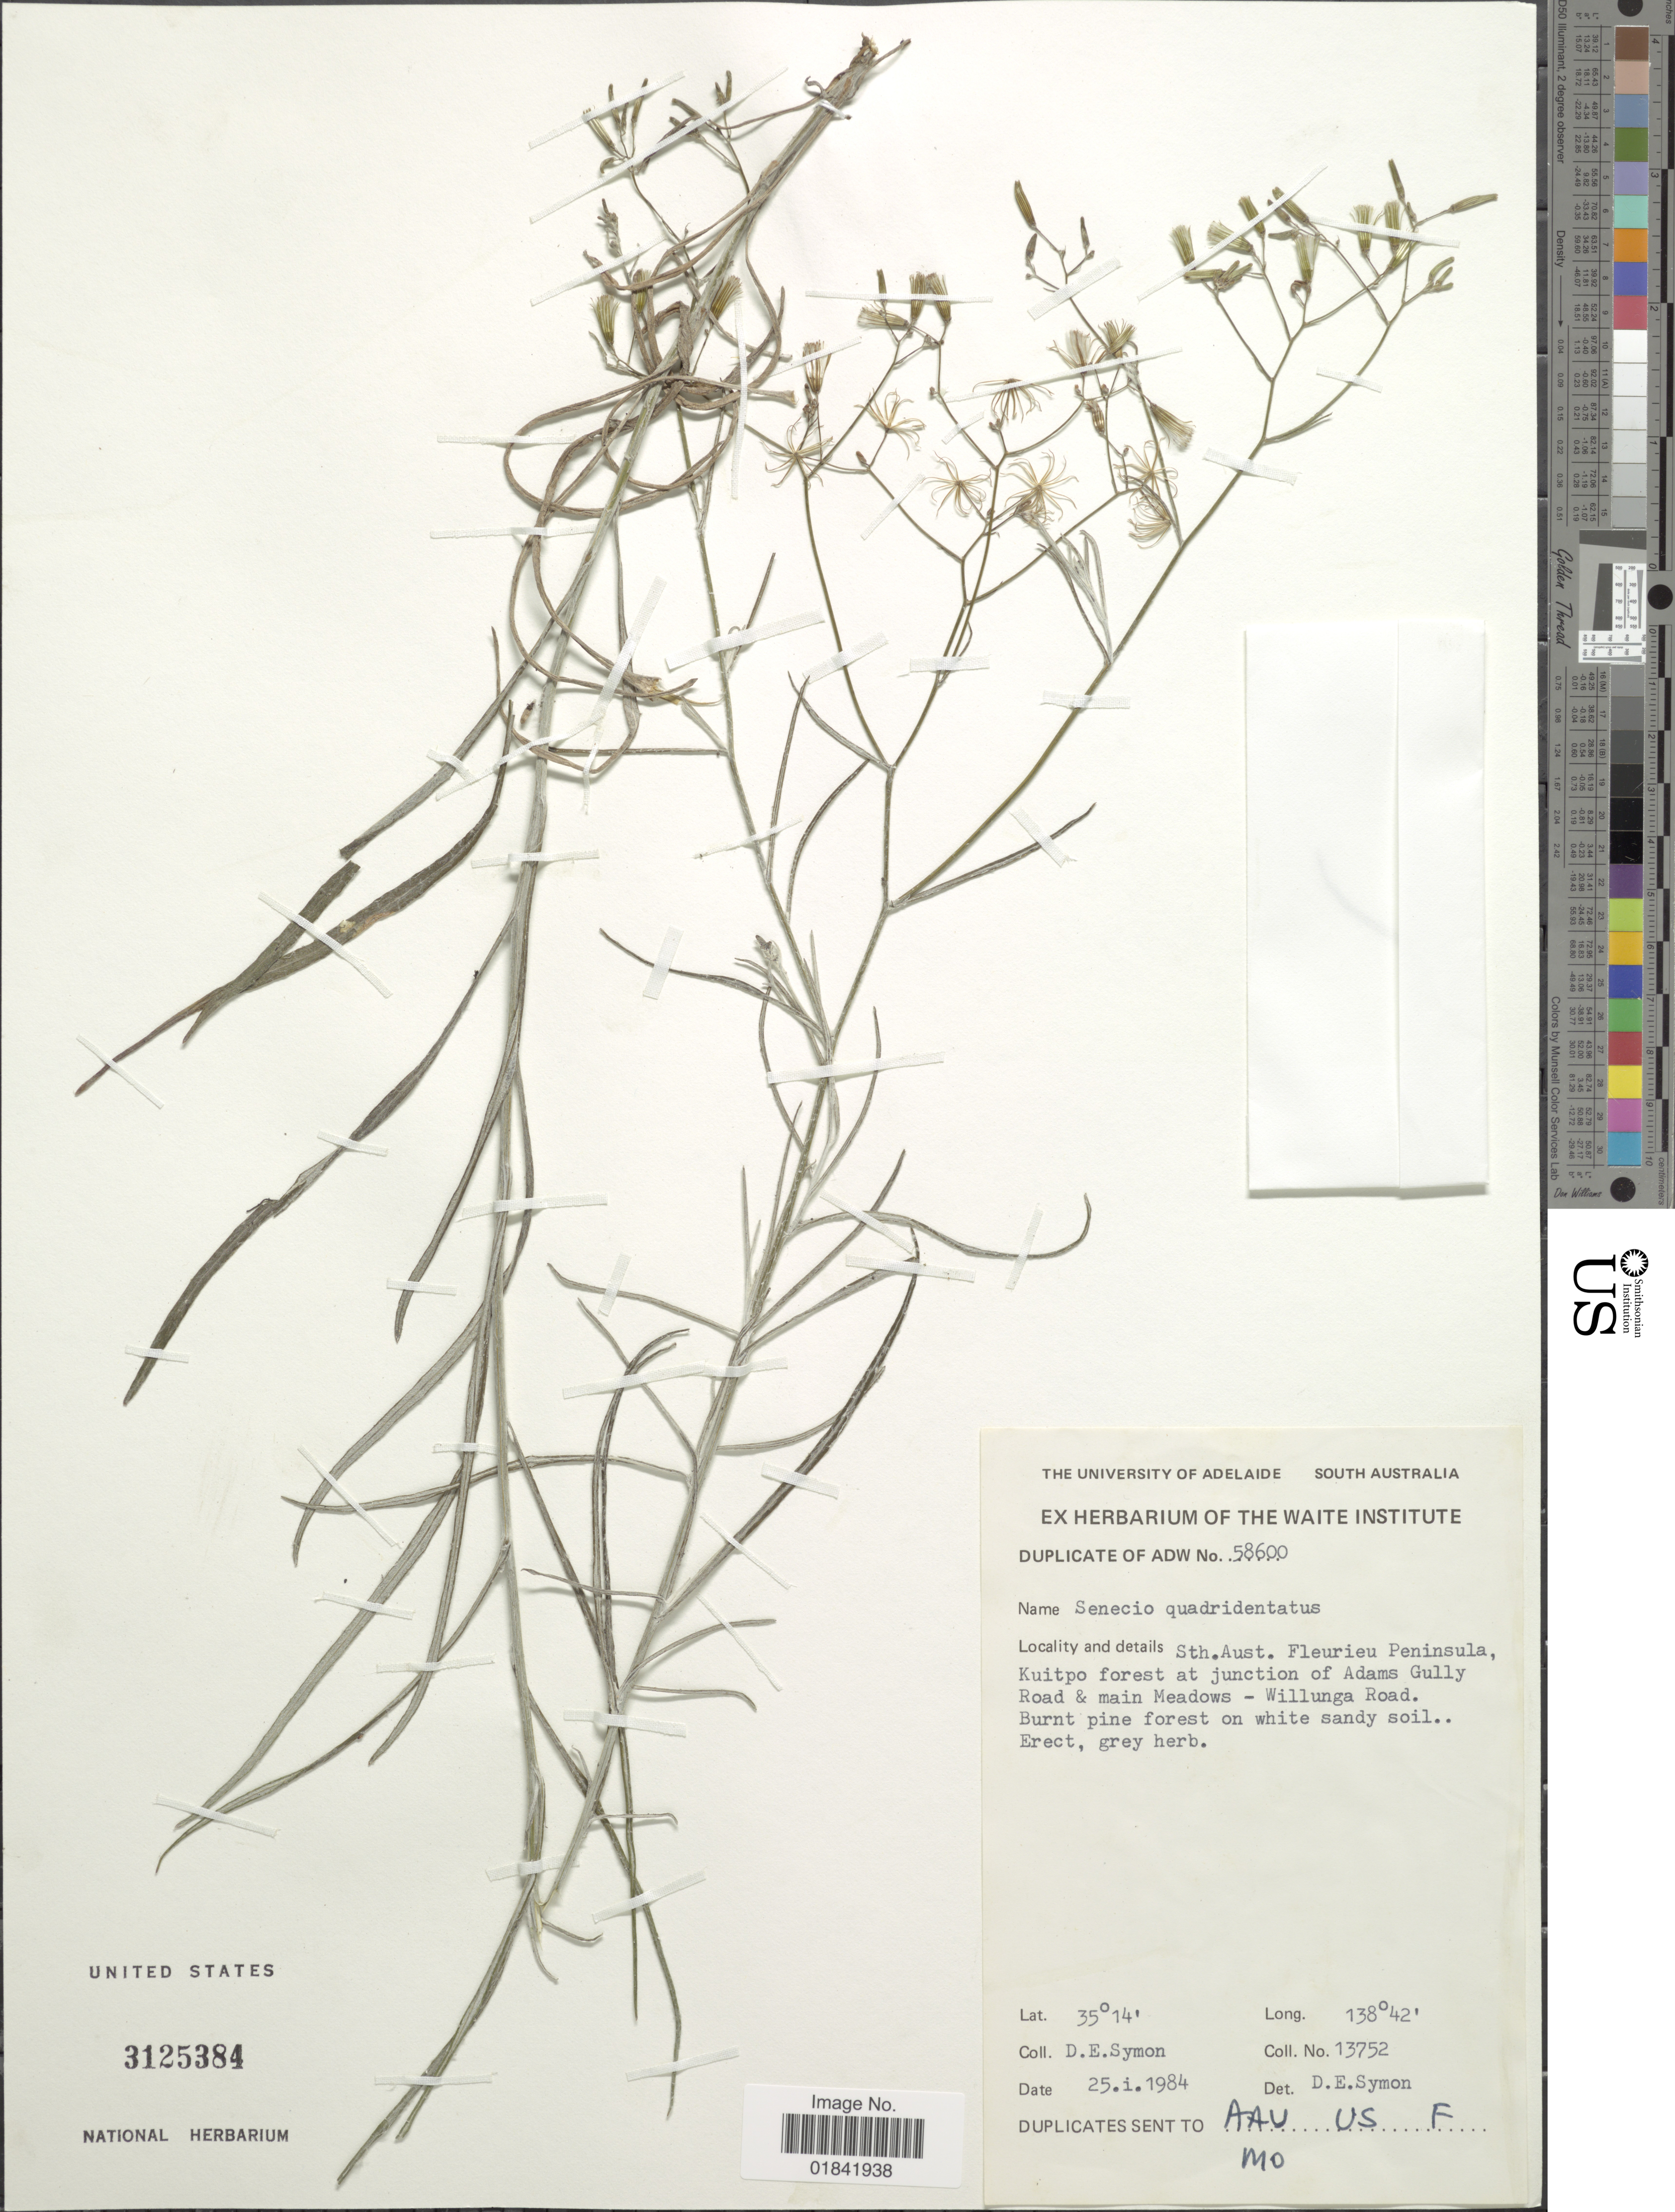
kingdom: Plantae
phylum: Tracheophyta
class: Magnoliopsida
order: Asterales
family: Asteraceae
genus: Senecio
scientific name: Senecio quadridentatus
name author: Labill.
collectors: D. Symon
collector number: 13752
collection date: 1984-01-25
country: Australia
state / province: South Australia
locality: Fleurieu Peninsula, Kuitpo forest at junction of Adams Gully Road & main Meadows, Willunga Road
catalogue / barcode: US 3125384